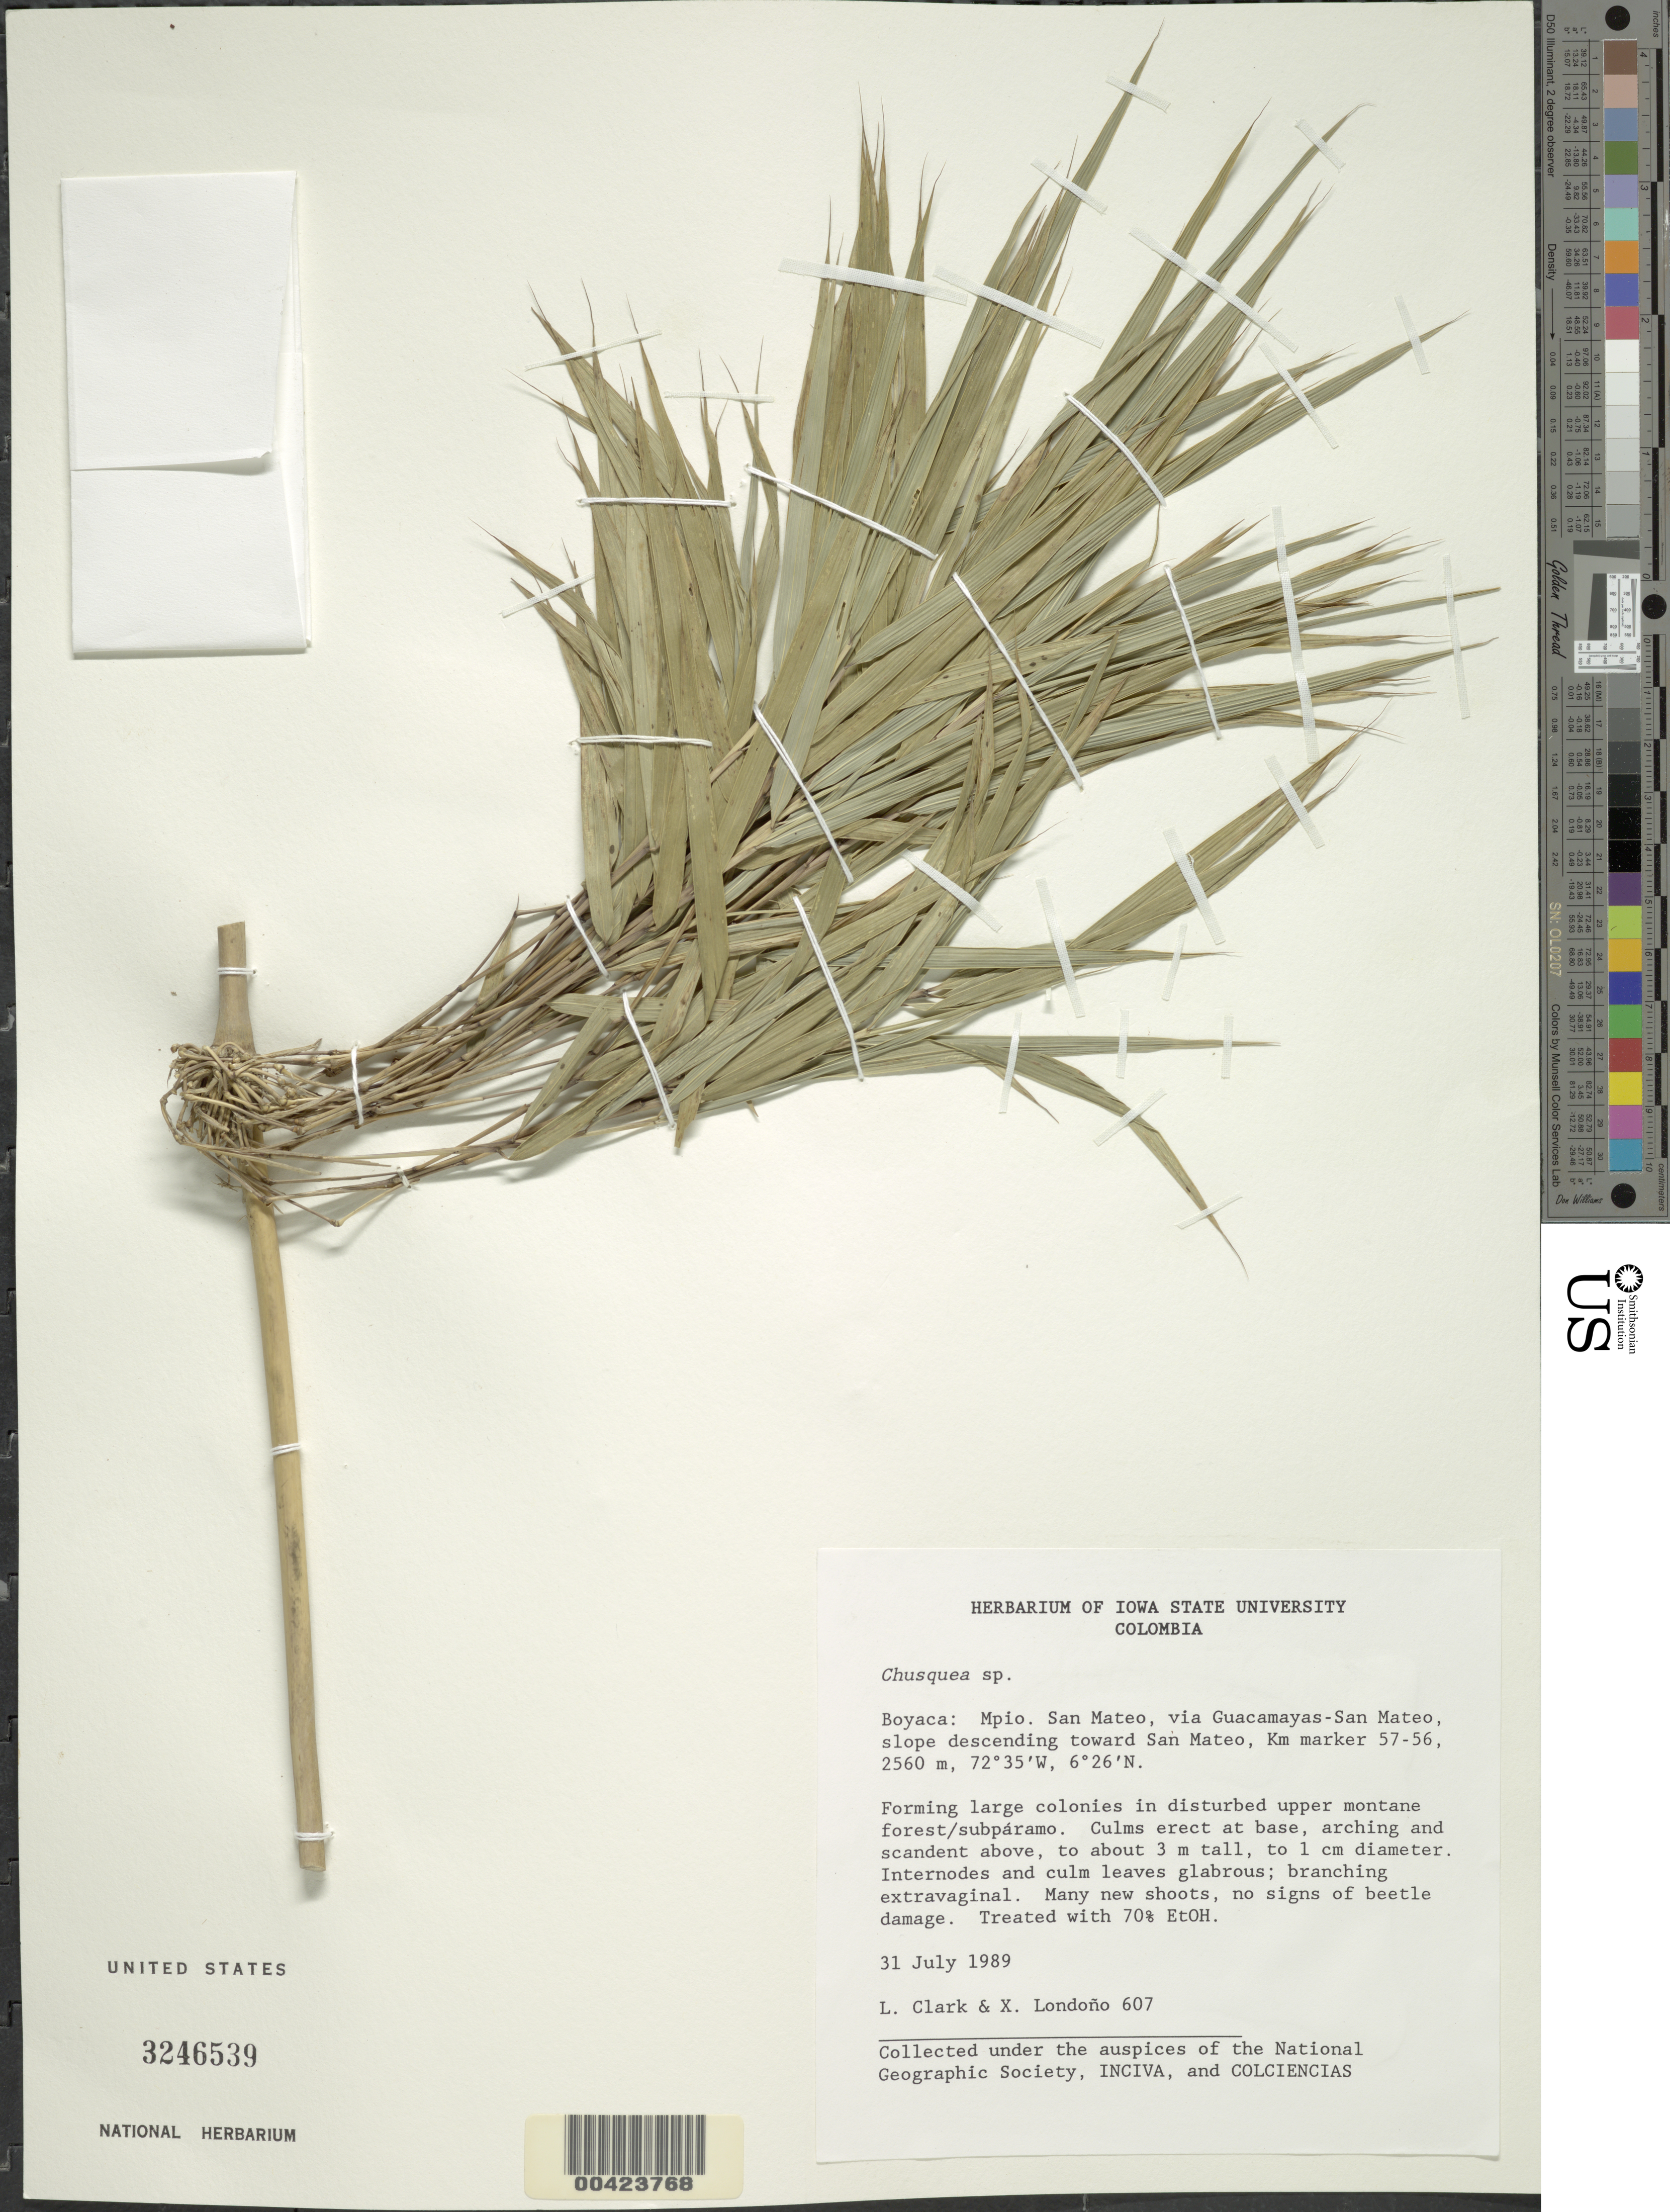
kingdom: Plantae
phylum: Tracheophyta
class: Liliopsida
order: Poales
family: Poaceae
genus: Chusquea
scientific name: Chusquea sp.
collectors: L. G. Clark & X. Londoño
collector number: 607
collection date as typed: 31 Jul 1989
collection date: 1989-07-31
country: Colombia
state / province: Boyacá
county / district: San Mateo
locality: Via Guacamayas - San Mateo, slope descending toward San Mateo, km marker 57-56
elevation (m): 2560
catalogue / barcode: US 3246539